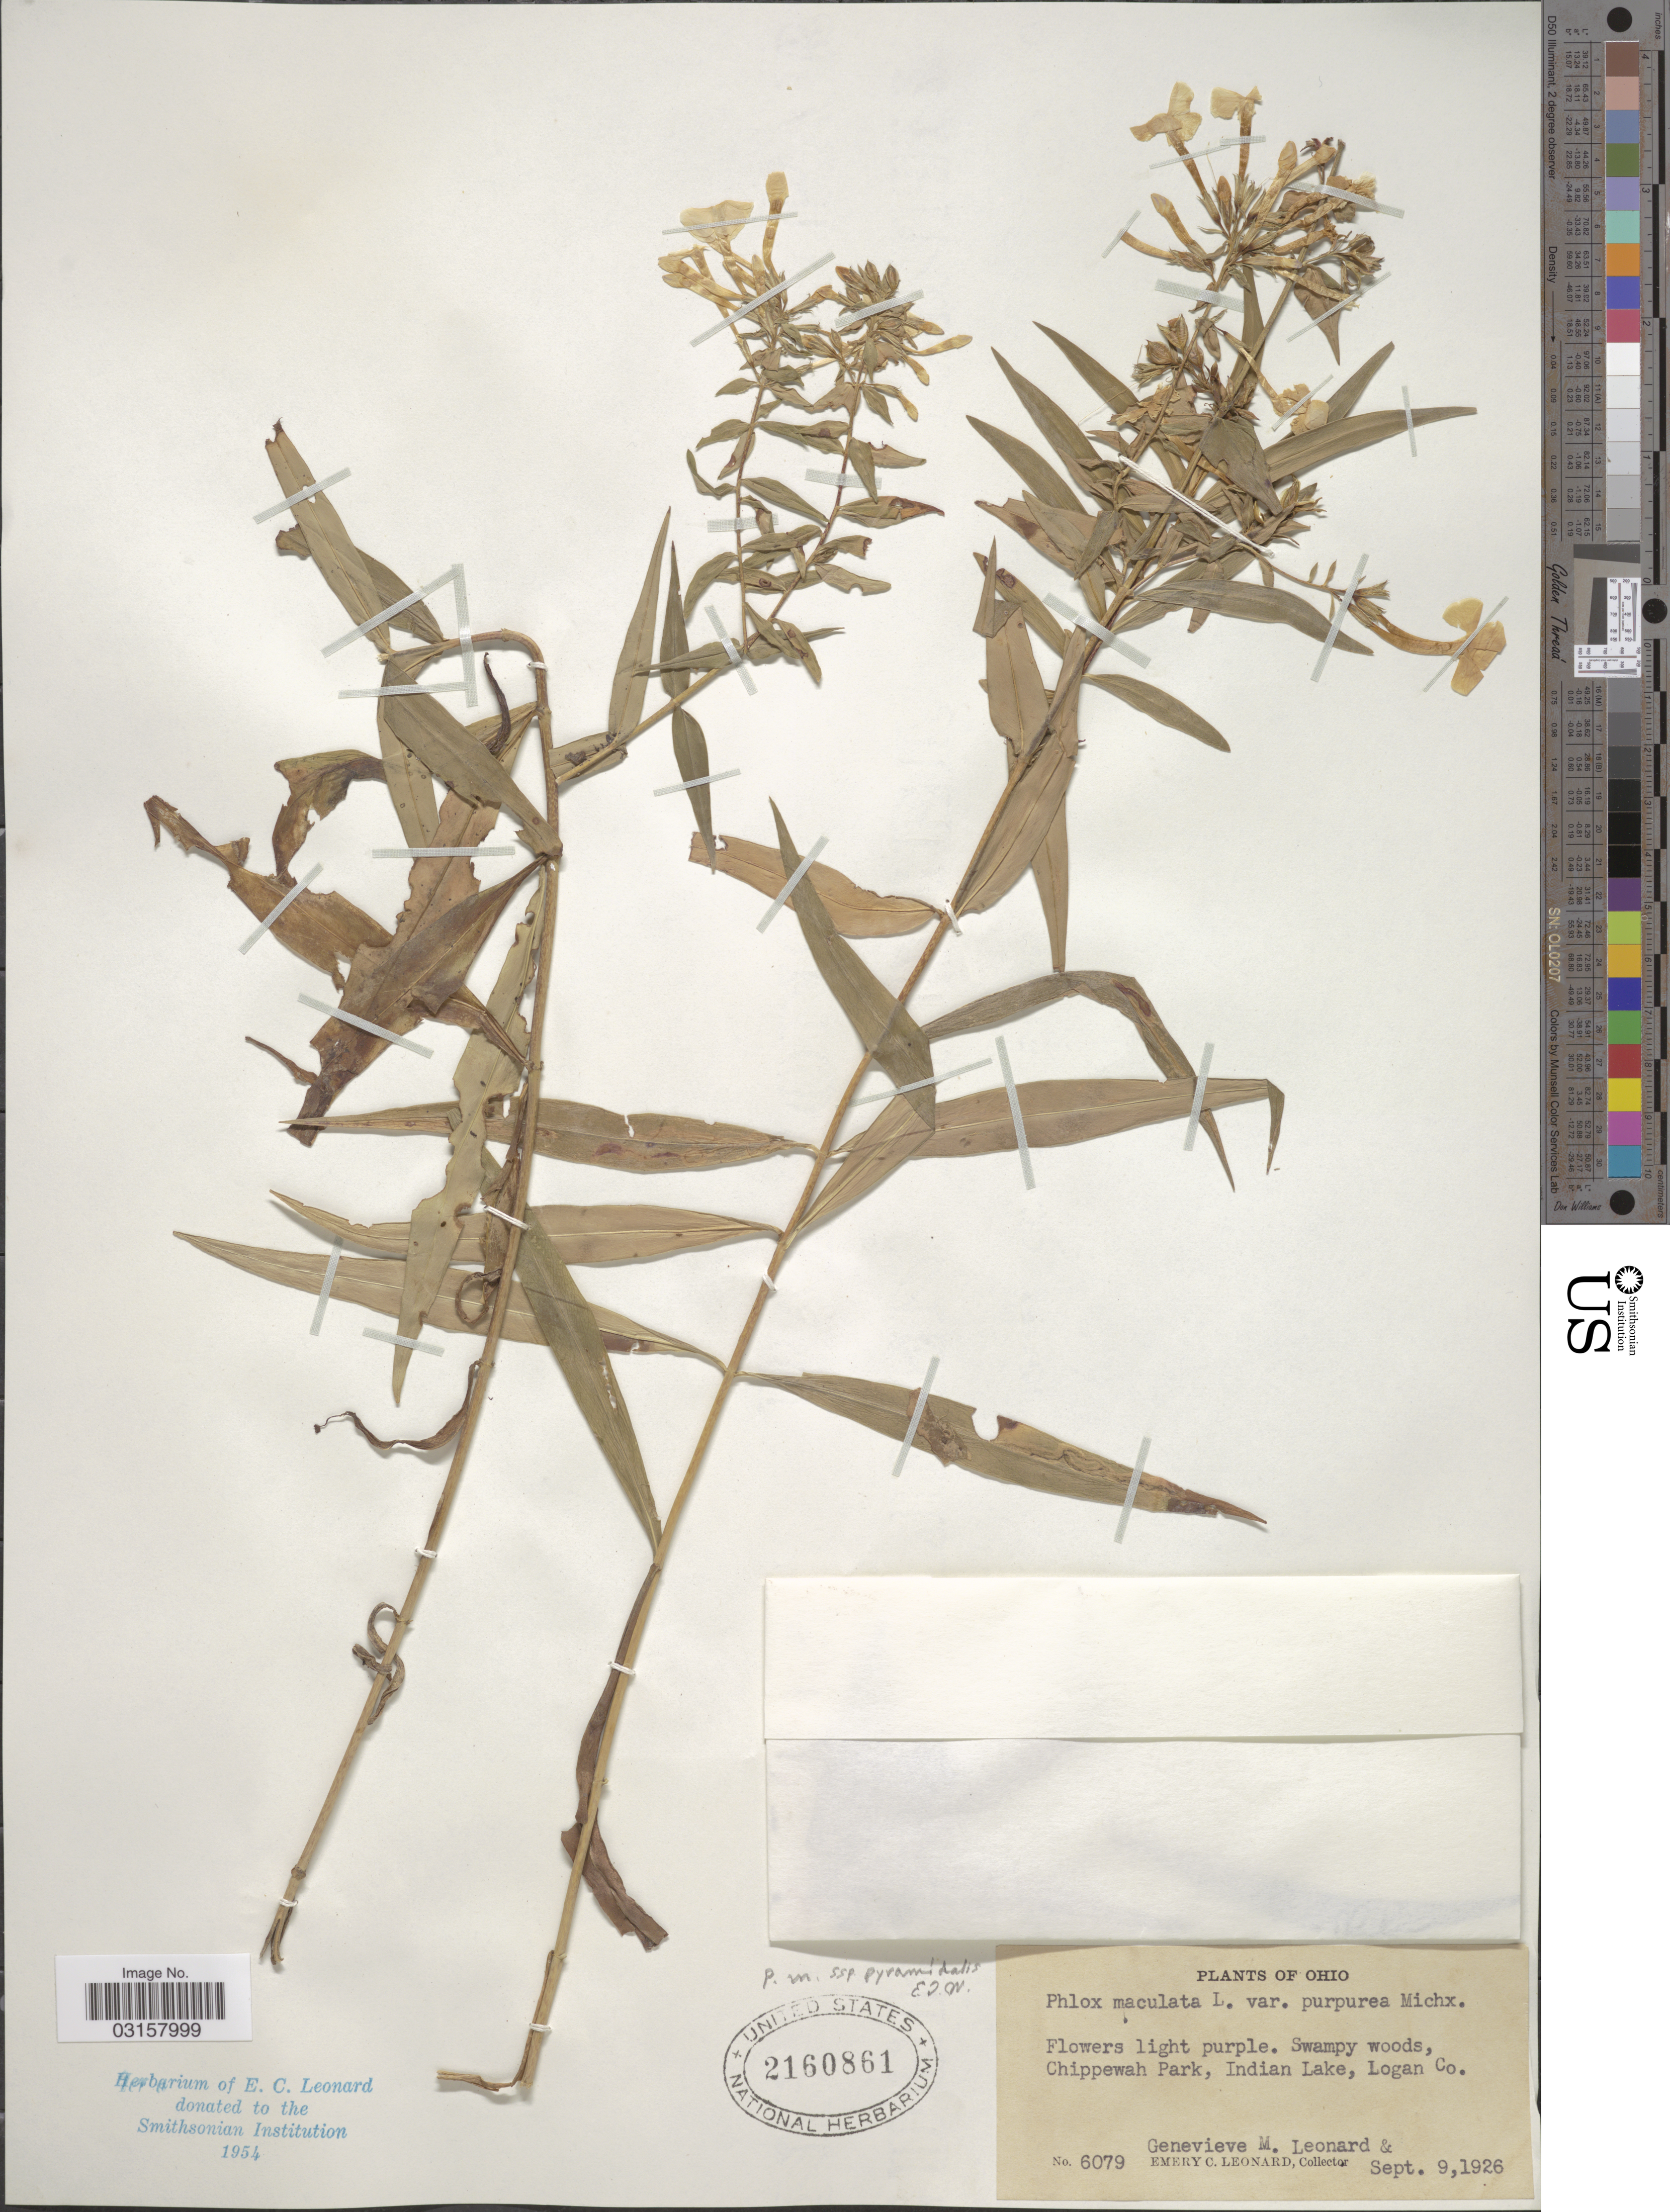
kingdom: Plantae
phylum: Tracheophyta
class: Magnoliopsida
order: Ericales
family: Polemoniaceae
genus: Phlox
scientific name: Phlox x pyramidalis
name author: (Sm.) Wherry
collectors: G. M. Leonard & E. C. Leonard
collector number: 6079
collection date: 1926-09-09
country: United States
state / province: Ohio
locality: Chippewah Park, Indian Lake, Logan Co.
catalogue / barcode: US 2160861